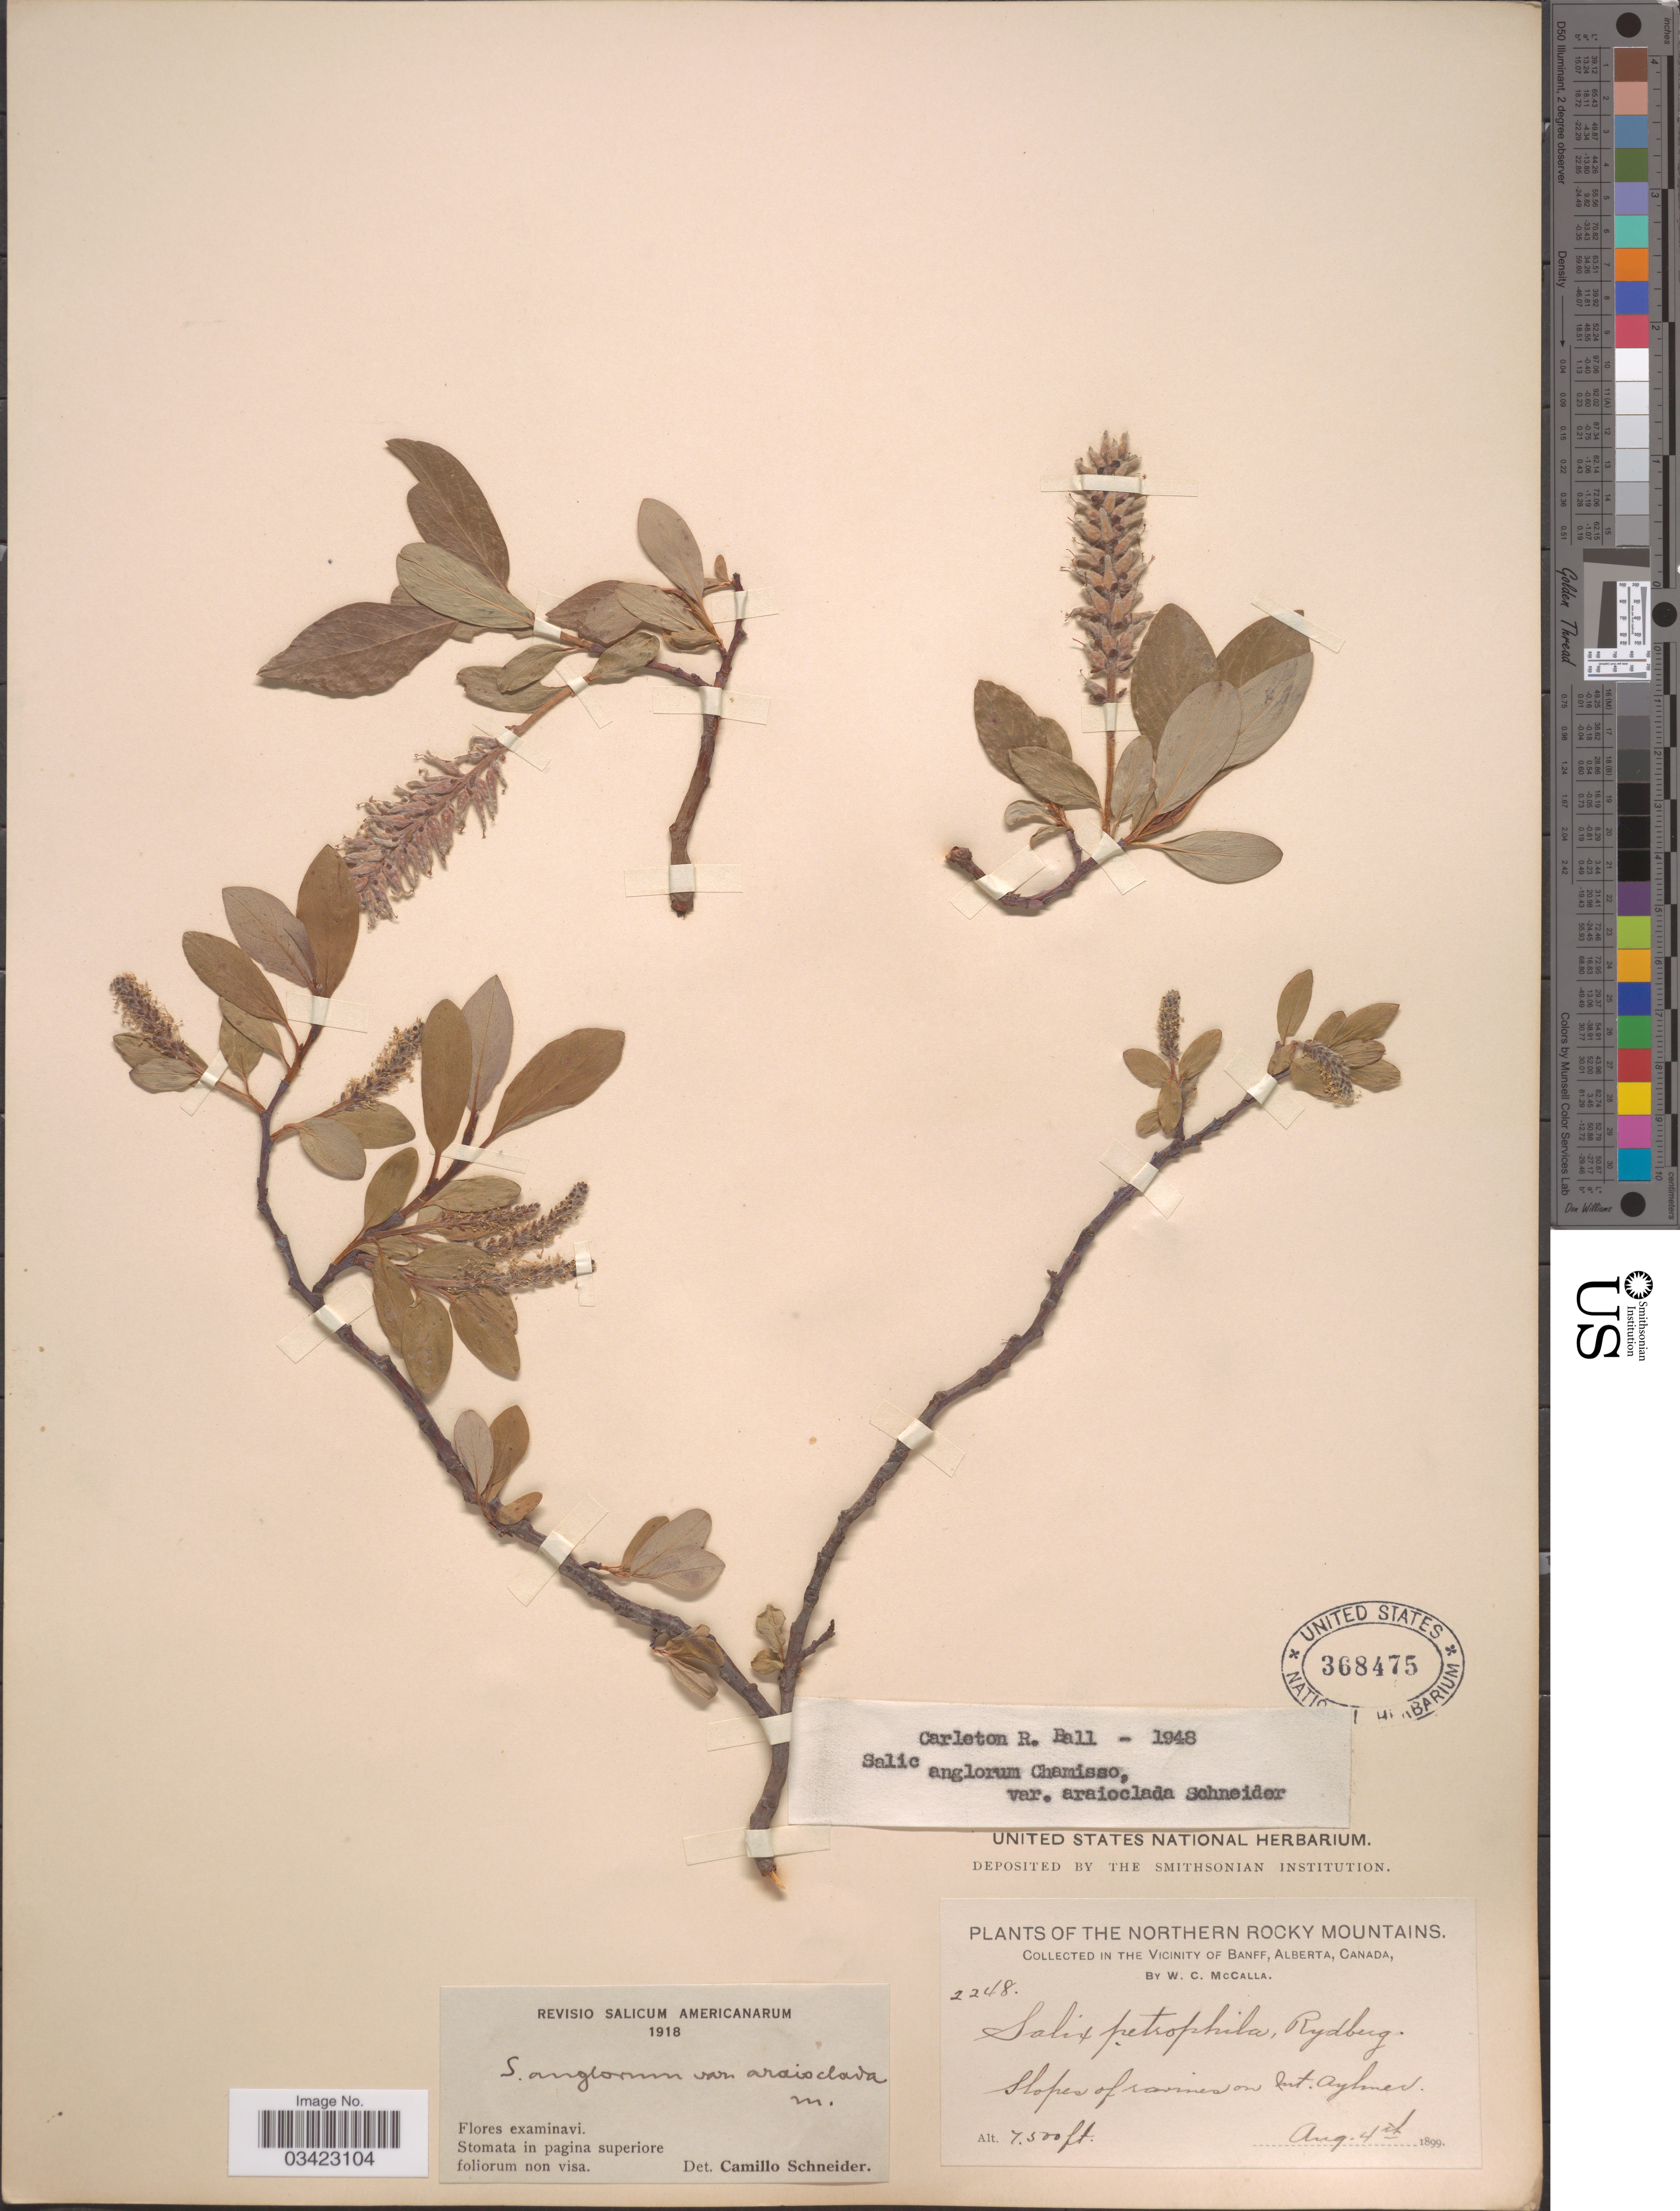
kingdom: Plantae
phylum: Tracheophyta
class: Magnoliopsida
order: Malpighiales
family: Salicaceae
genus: Salix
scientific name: Salix anglorum var. araioclada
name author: C.K. Schneid.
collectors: W. McCalla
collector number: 2248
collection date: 1899-08-04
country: Canada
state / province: Alberta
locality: The Northern Rocky Mountains. Vicinity of Banff. Slopes of ravines on Mt. Aylmer.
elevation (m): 2286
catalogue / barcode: US 368475